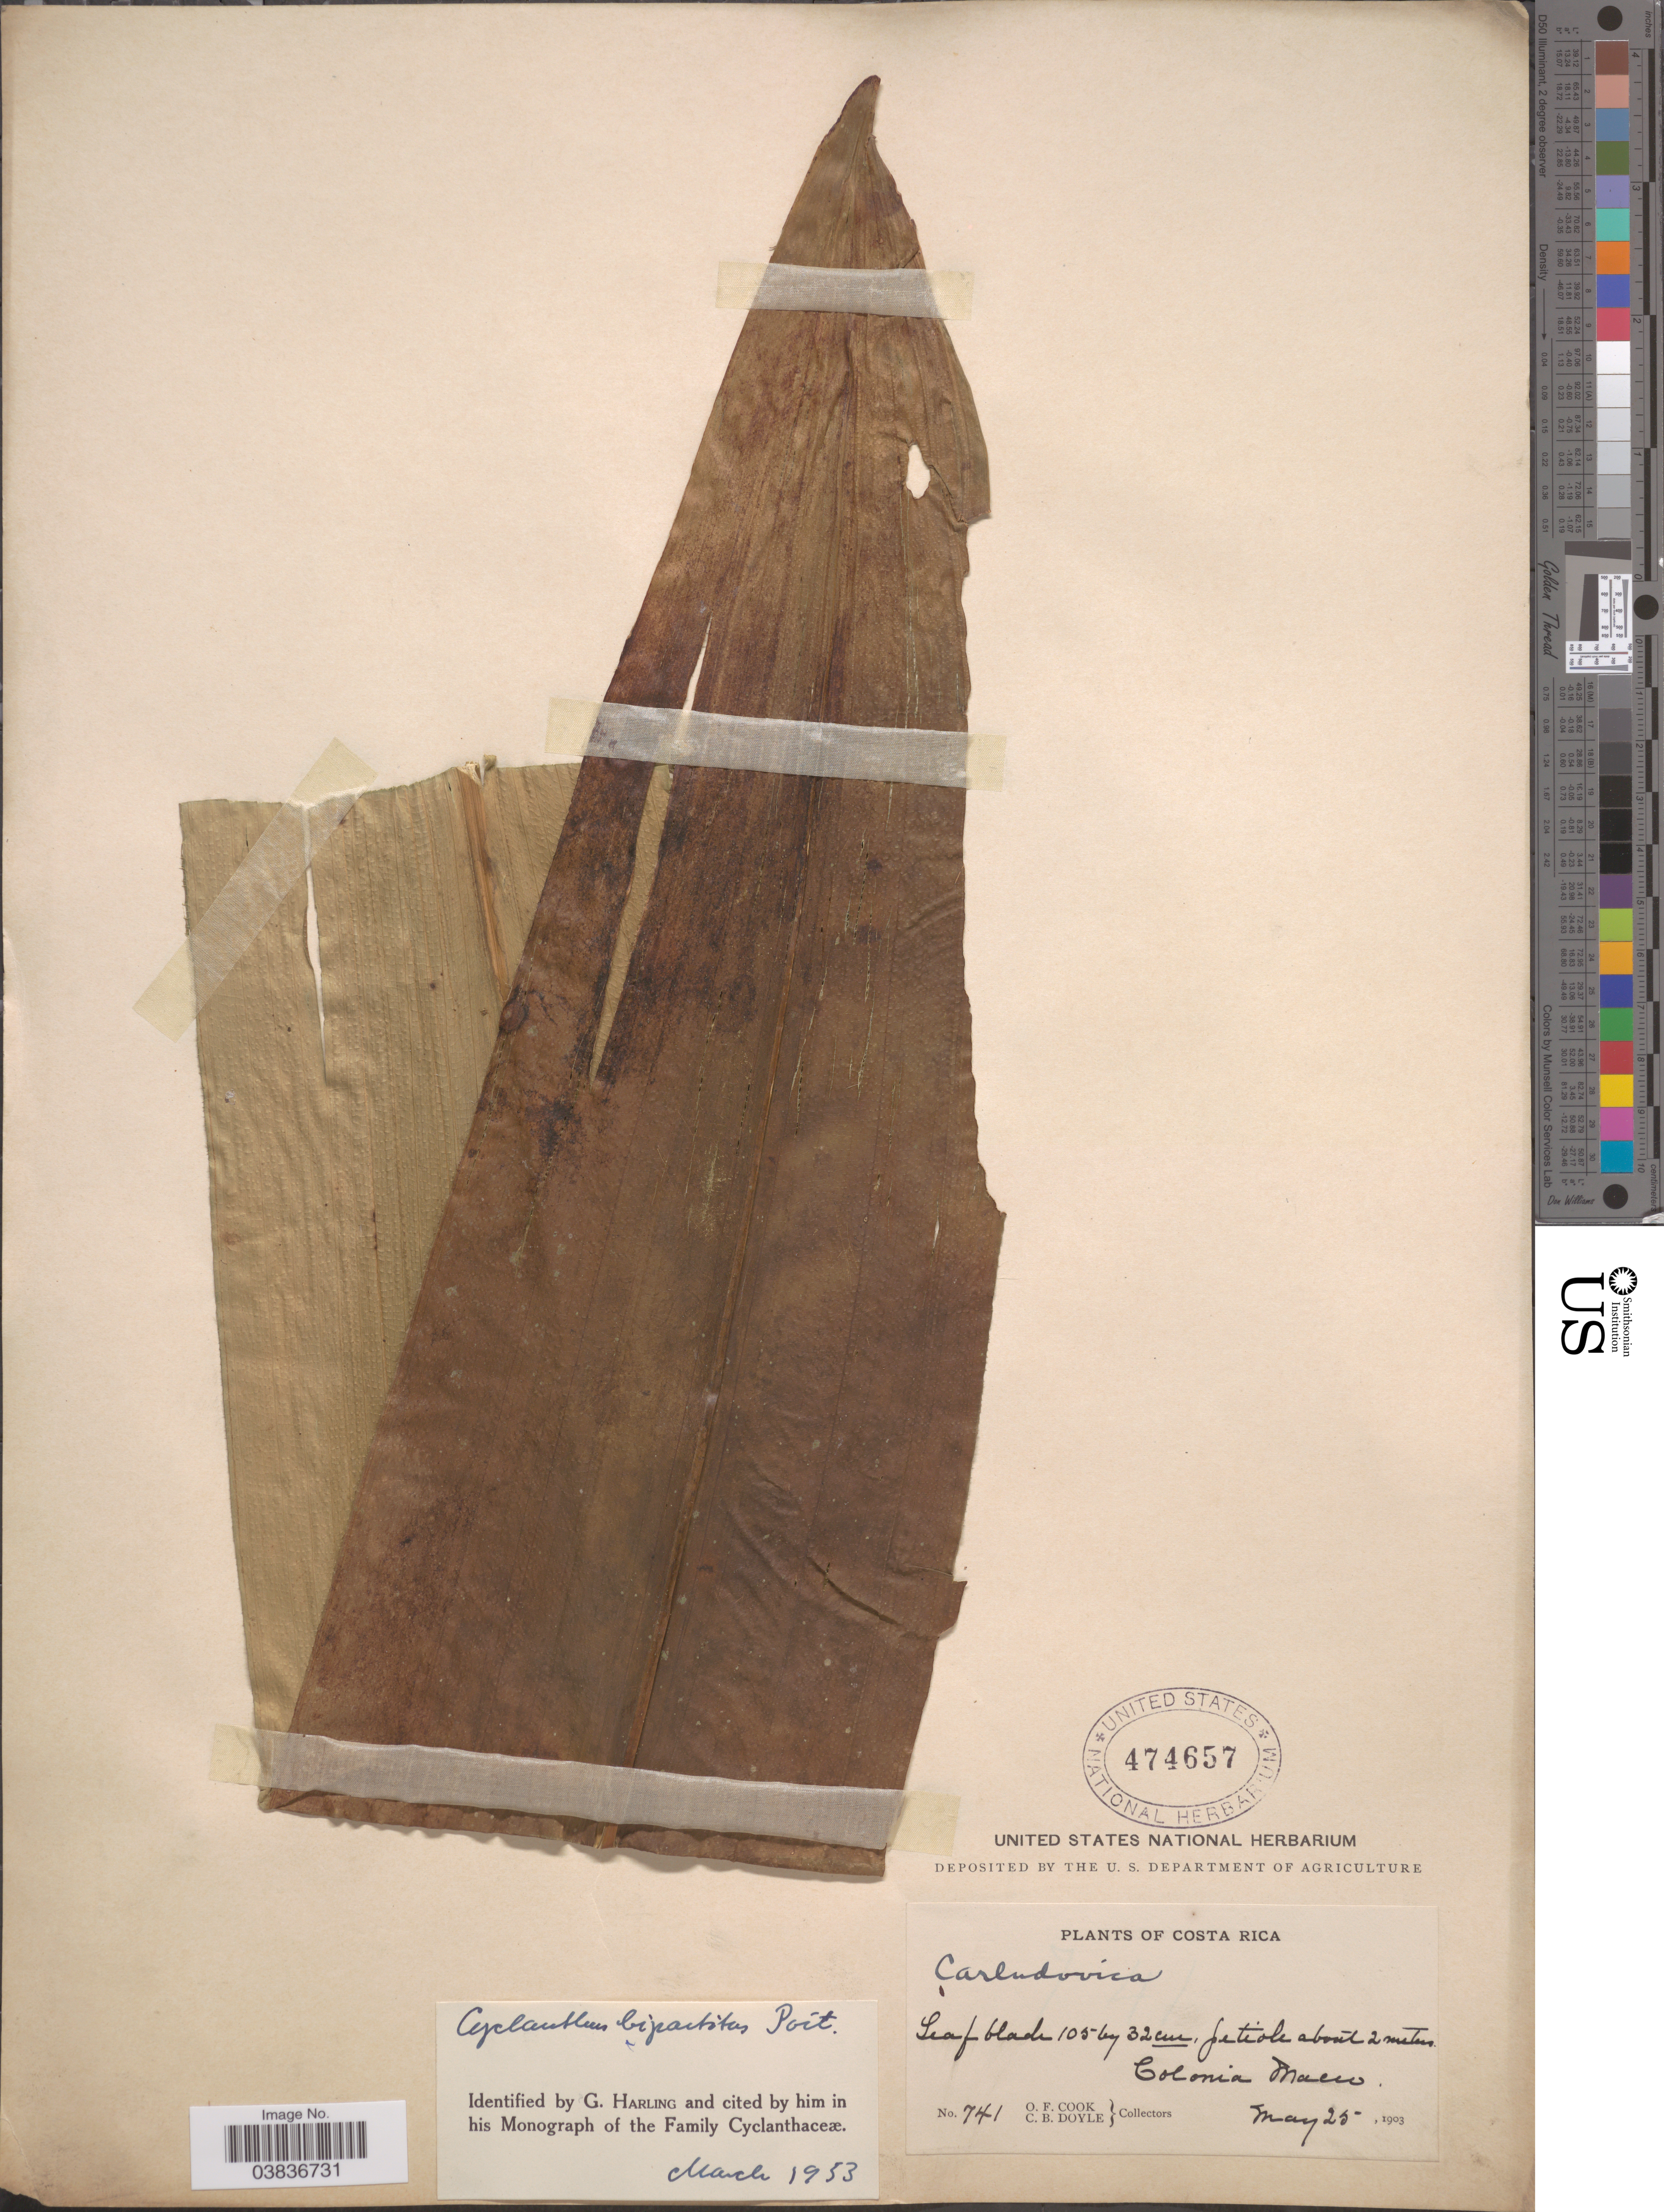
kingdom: Plantae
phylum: Tracheophyta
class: Liliopsida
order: Pandanales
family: Cyclanthaceae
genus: Cyclanthus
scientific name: Cyclanthus bipartitus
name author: Poit. ex A. Rich.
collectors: O. F. Cook & C. Doyle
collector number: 741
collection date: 1903-05-25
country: Costa Rica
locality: Colonia Maceo.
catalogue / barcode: US 474657